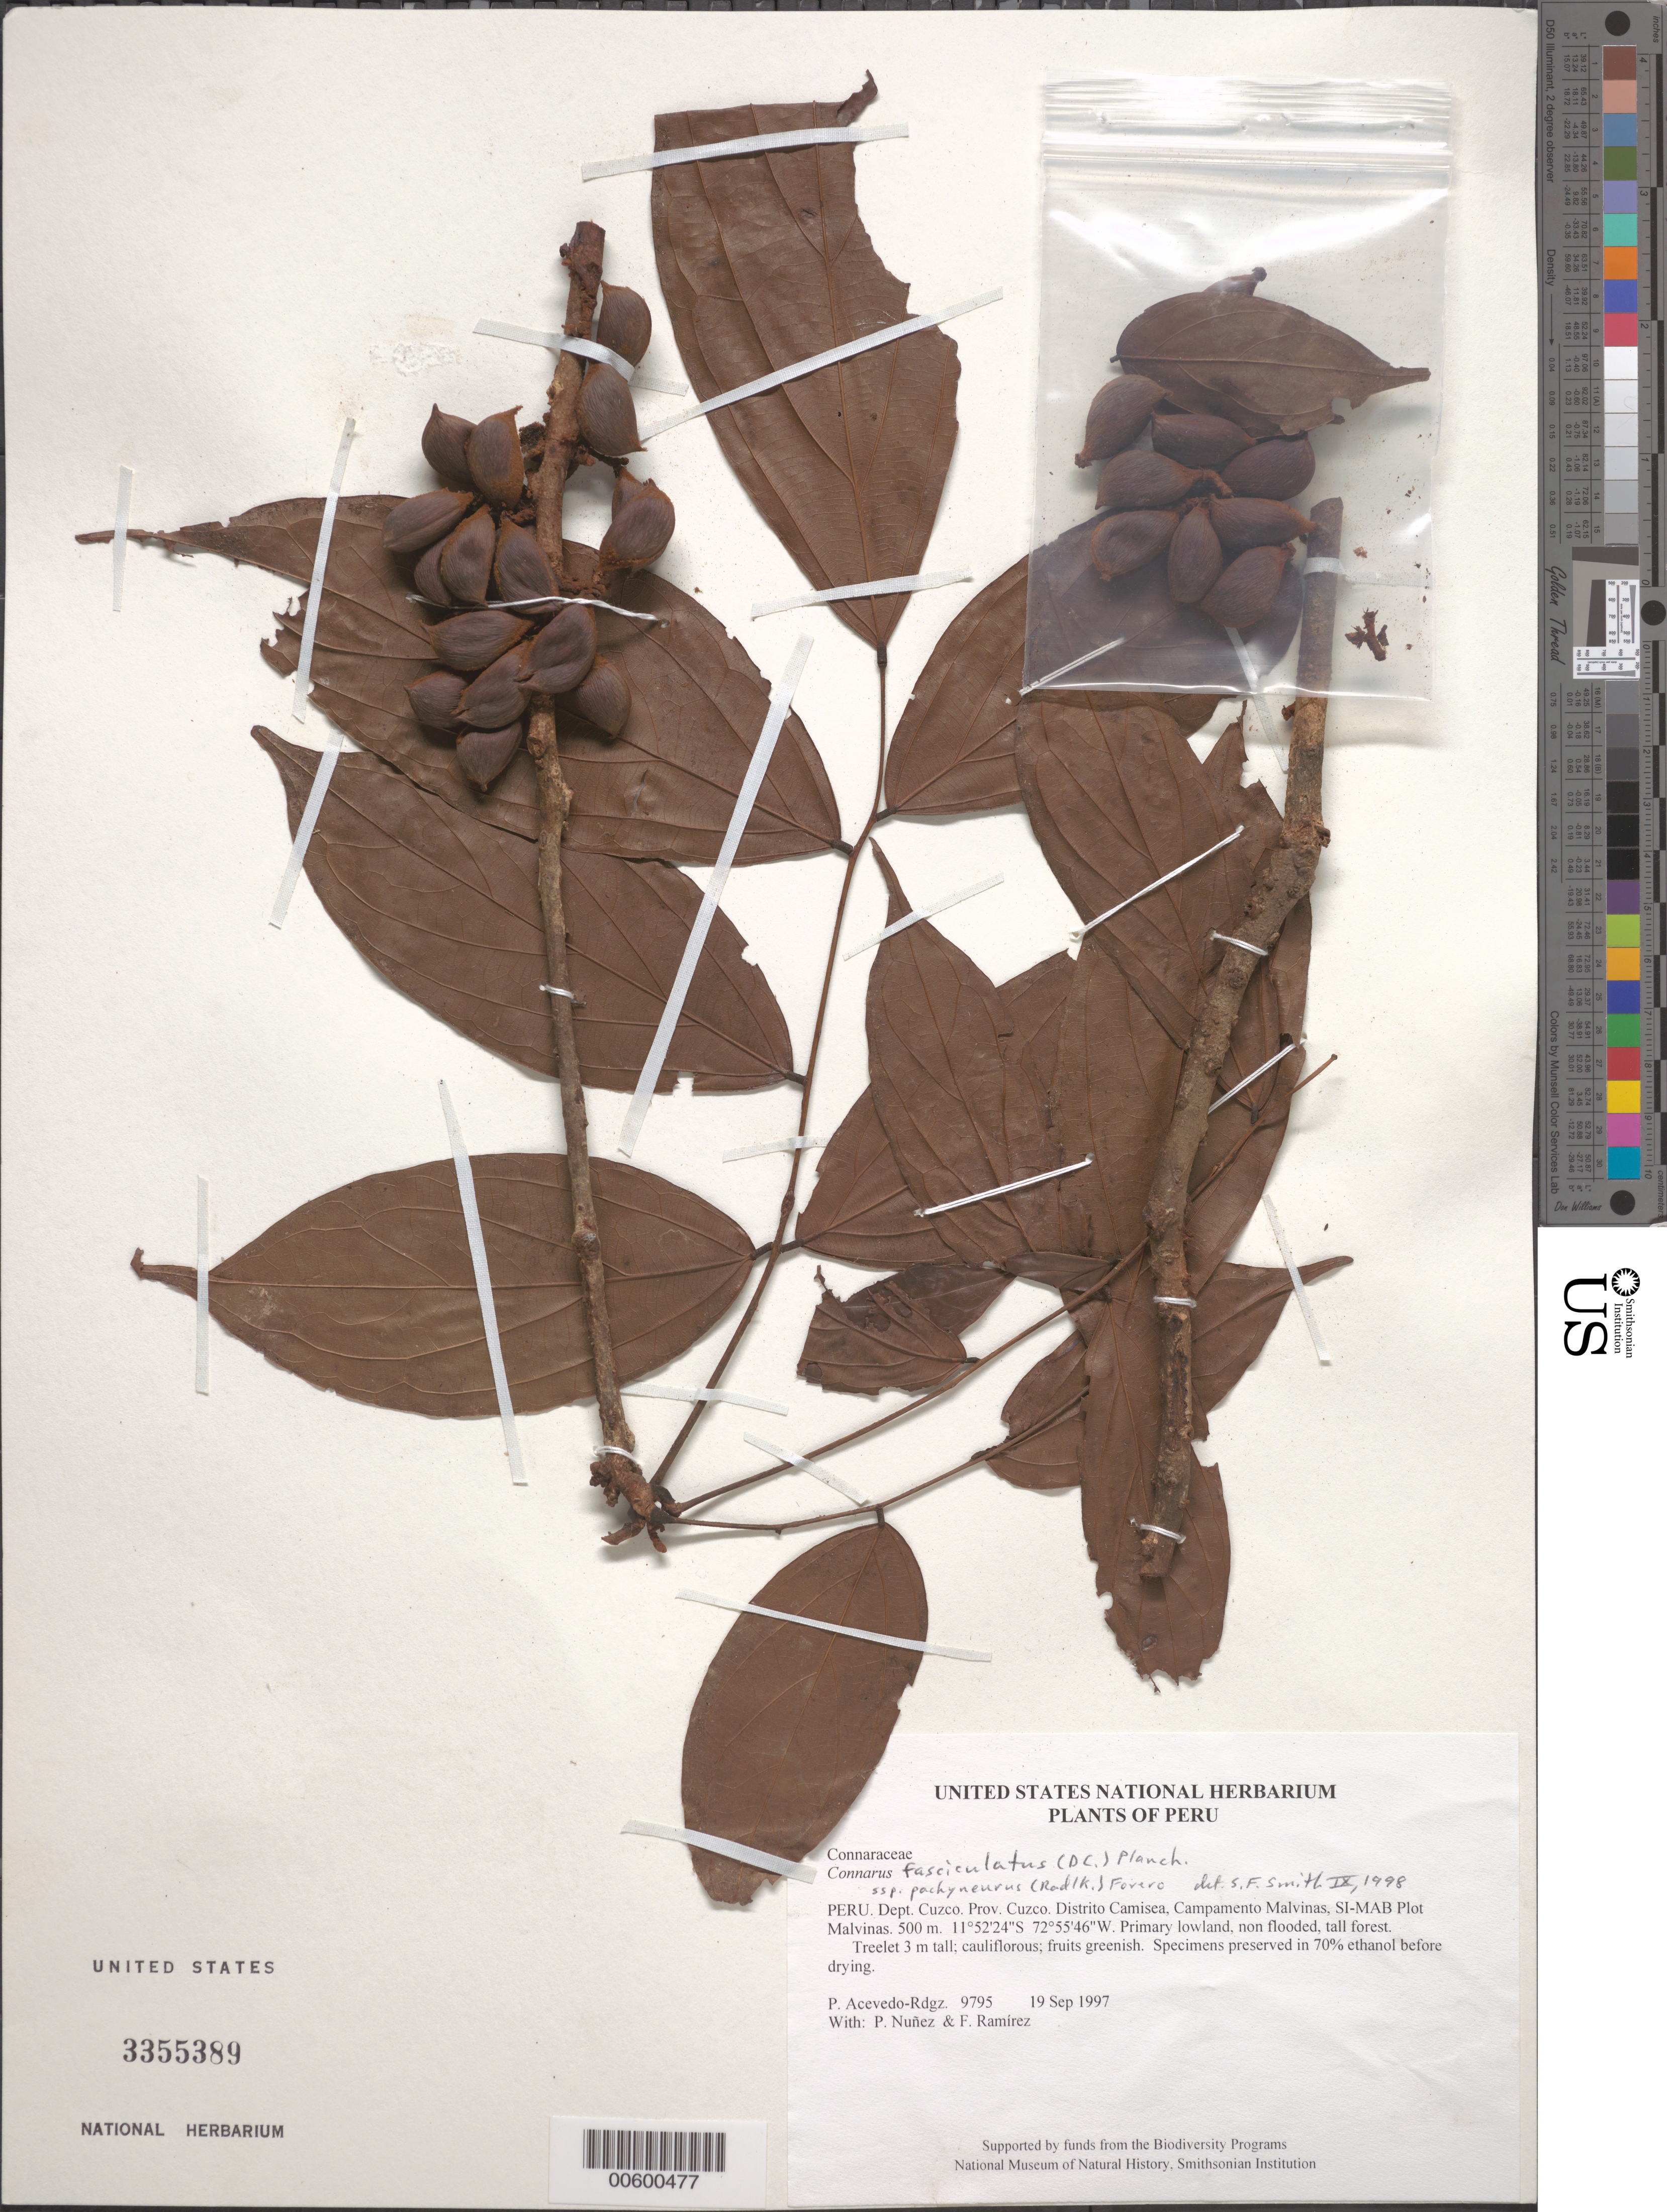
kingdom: Plantae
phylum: Tracheophyta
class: Magnoliopsida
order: Oxalidales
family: Connaraceae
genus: Connarus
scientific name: Connarus fasciculatus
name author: (DC.) Planch.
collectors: P. Acevedo-Rodr., P. Nuñez V. & F. Ramirez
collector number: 9795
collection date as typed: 19 Sep 1997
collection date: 1997-09-19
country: Peru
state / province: Cusco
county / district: Cusco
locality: Distrito Camisea, Campamento Malvinas, SI-MAB Plot Malvinas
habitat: Primary lowland, non flooded, tall forest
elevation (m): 500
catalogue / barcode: US 3355389